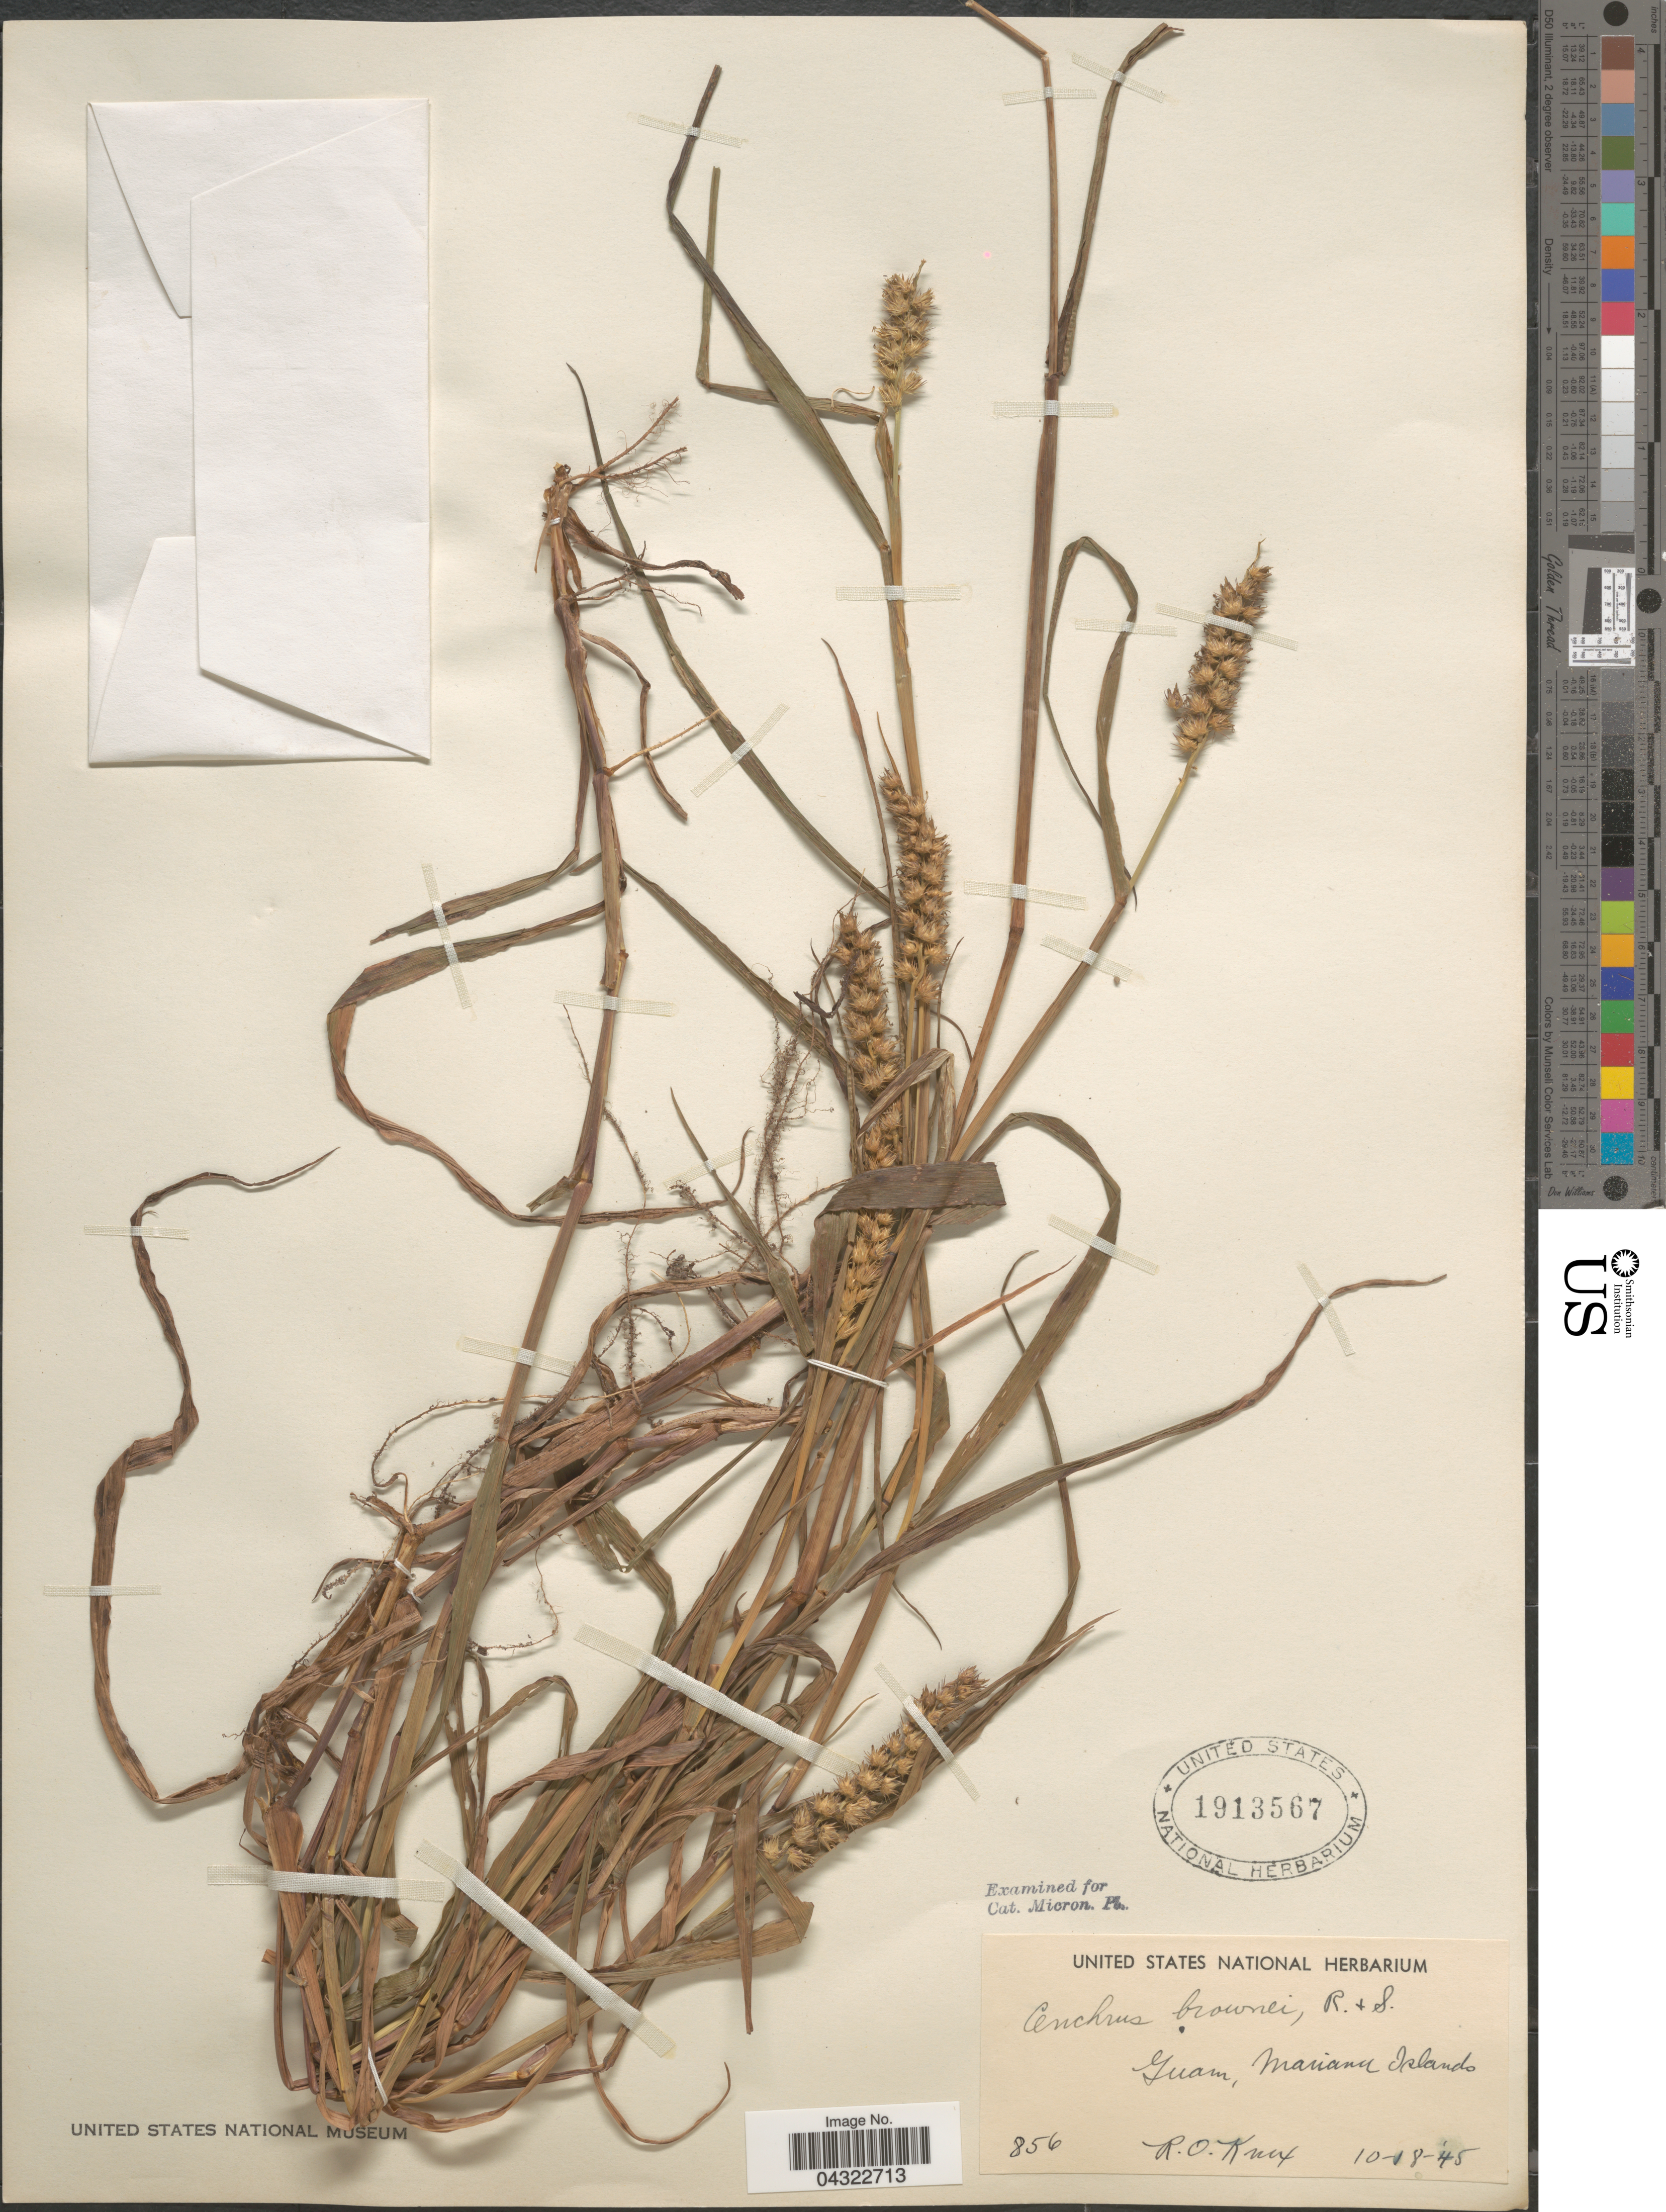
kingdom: Plantae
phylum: Tracheophyta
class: Liliopsida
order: Poales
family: Poaceae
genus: Cenchrus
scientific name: Cenchrus brownii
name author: Roem. & Schult.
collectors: R. O. Knox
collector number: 856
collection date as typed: Transcribed d/m/y: 18/10/45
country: Guam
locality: Mariana Islands.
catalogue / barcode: US 1913567